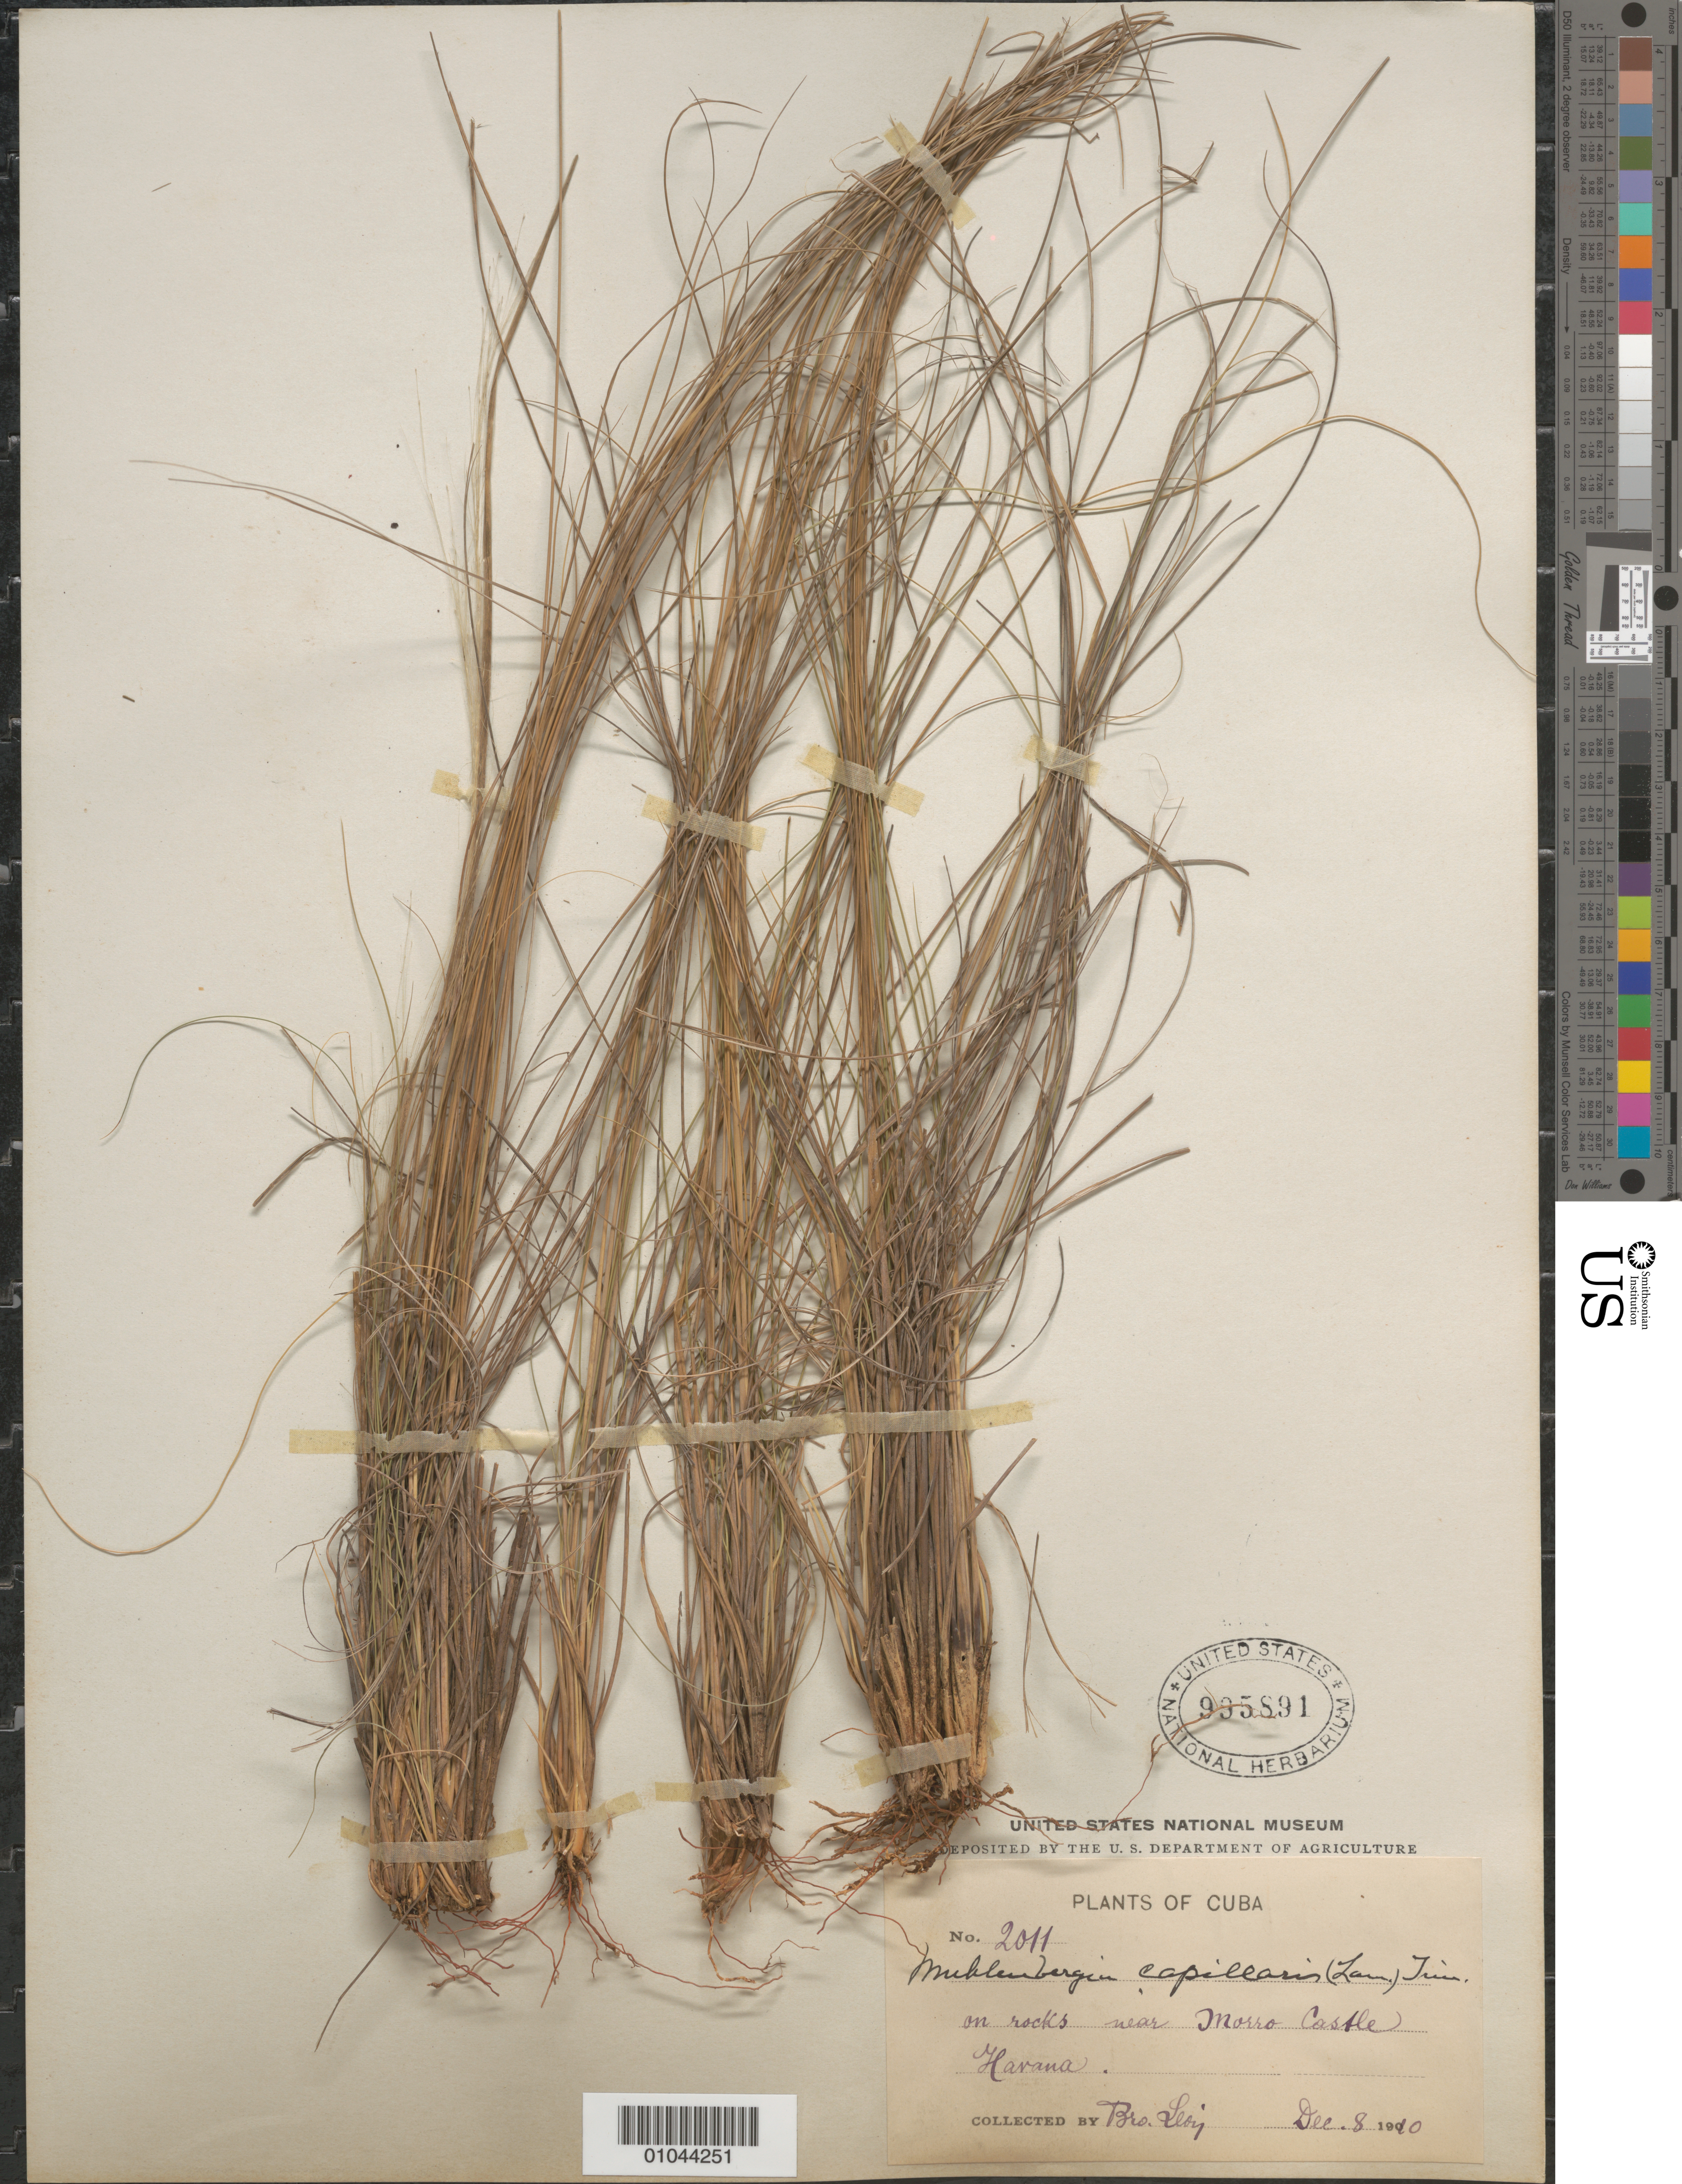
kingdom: Plantae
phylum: Tracheophyta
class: Liliopsida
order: Poales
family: Poaceae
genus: Muhlenbergia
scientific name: Muhlenbergia capillaris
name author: (Lam.) Trin.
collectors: Bro. León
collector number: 2011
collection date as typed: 08 Dec 1910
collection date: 1910-12-08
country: Cuba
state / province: La Habana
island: Cuba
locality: On rocks near Morro Castle Havana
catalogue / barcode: US 905891